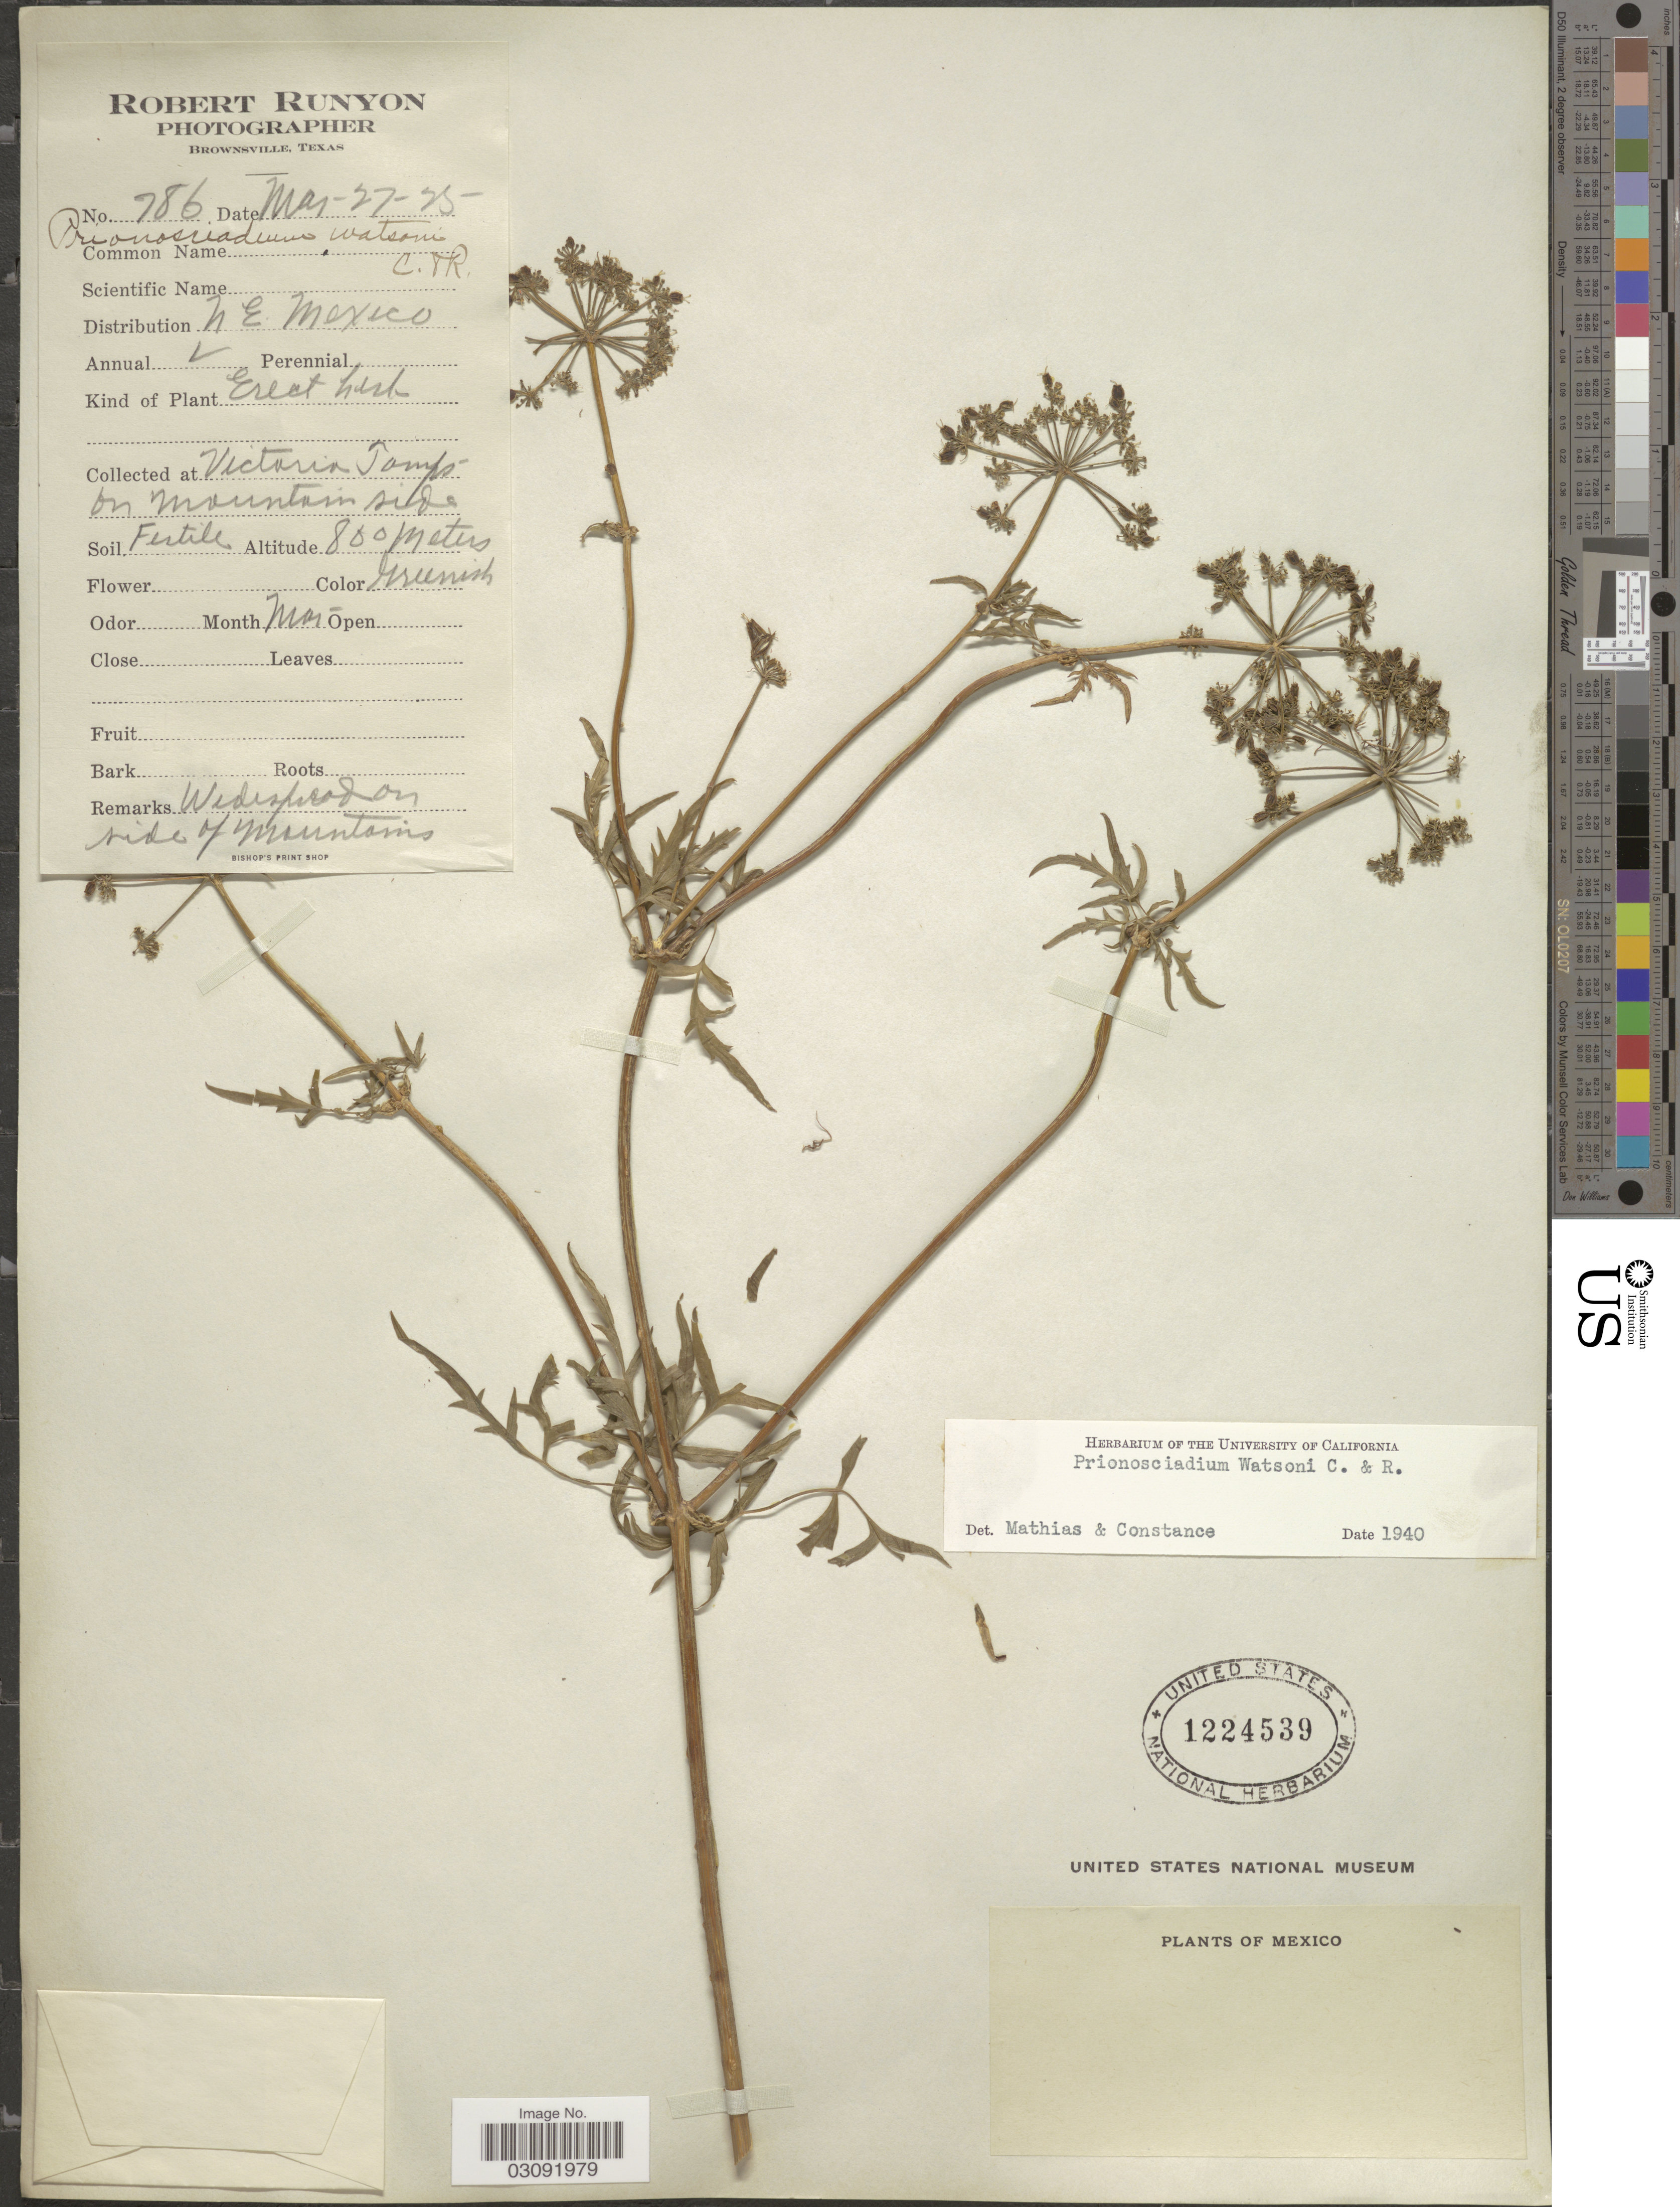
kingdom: Plantae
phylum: Tracheophyta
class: Magnoliopsida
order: Apiales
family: Apiaceae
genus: Prionosciadium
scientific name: Prionosciadium watsonii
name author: J.M. Coult. & Rose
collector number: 786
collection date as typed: Transcribed d/m/y: 27/5/25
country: Mexico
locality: N. E. Mexico [unsure placement] Victoria Tampon mountain side.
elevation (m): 800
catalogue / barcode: US 1224539